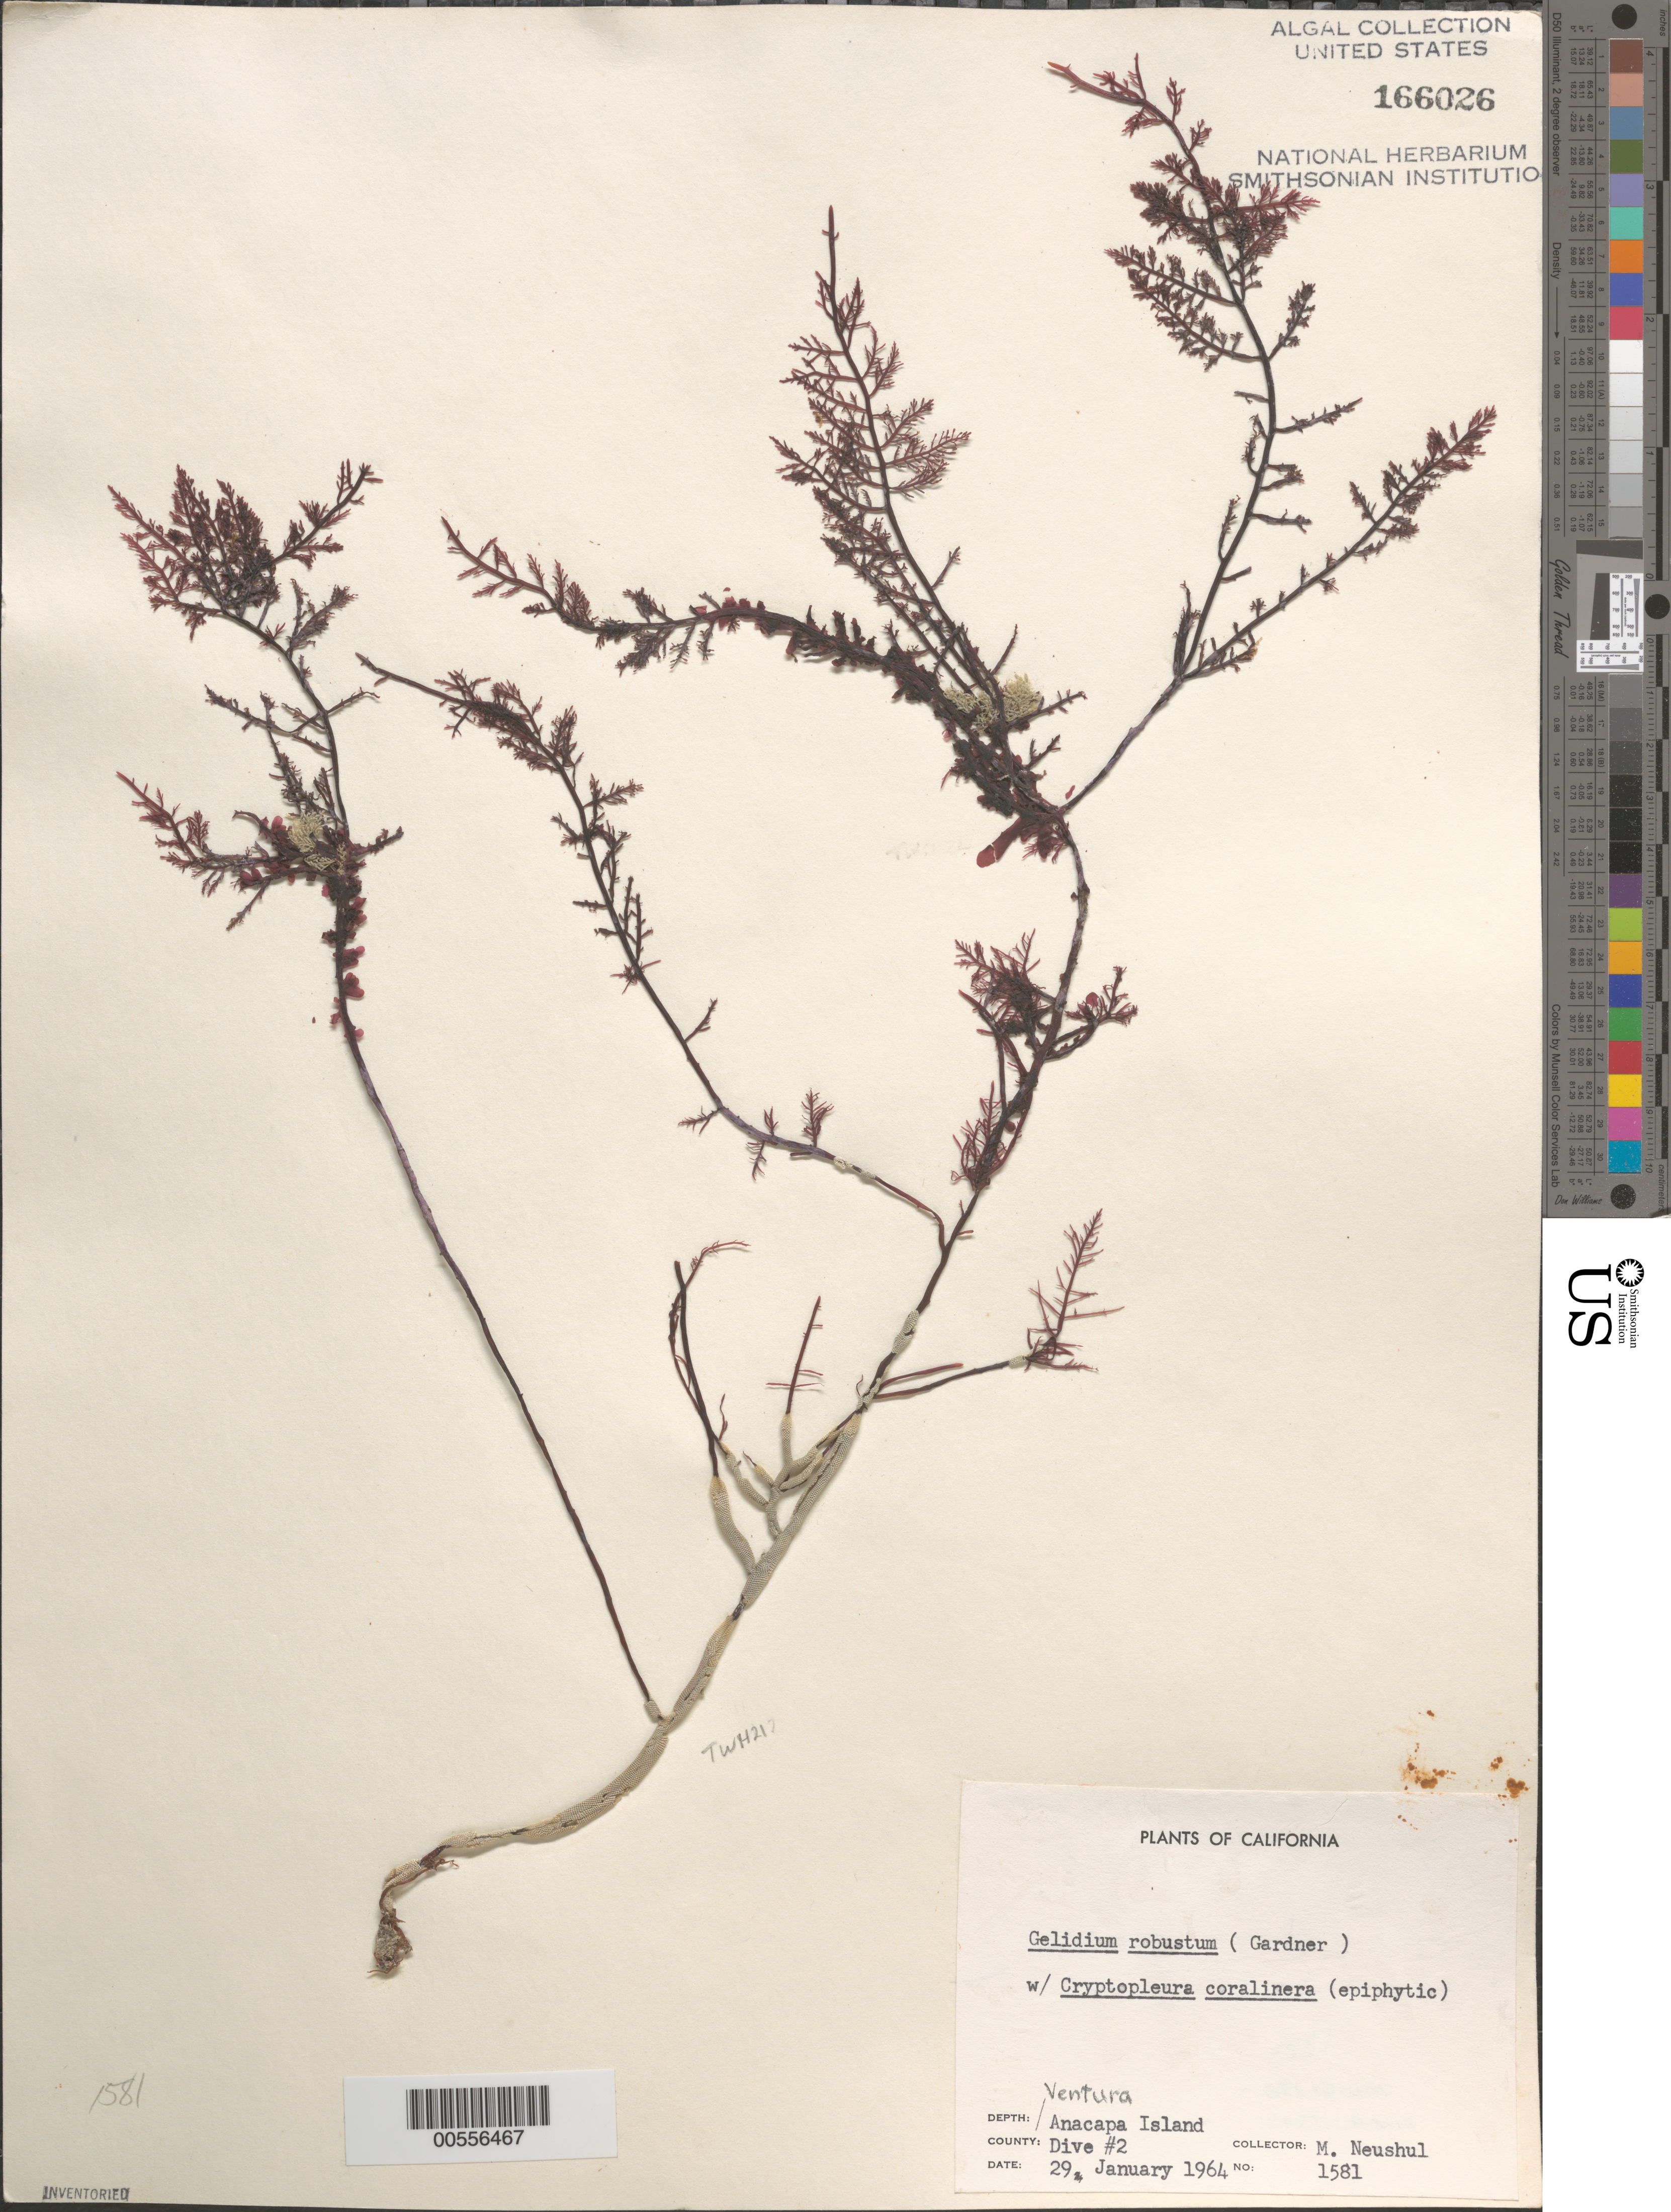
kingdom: Plantae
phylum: Rhodophyta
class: Florideophyceae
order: Gelidiales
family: Gelidiaceae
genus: Gelidium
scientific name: Gelidium robustum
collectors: M. Neushul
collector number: Neushul 1581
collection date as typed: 29 Jan 1964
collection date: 1964-01-29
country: United States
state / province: California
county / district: Ventura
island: Anacapa Island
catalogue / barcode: US 166026